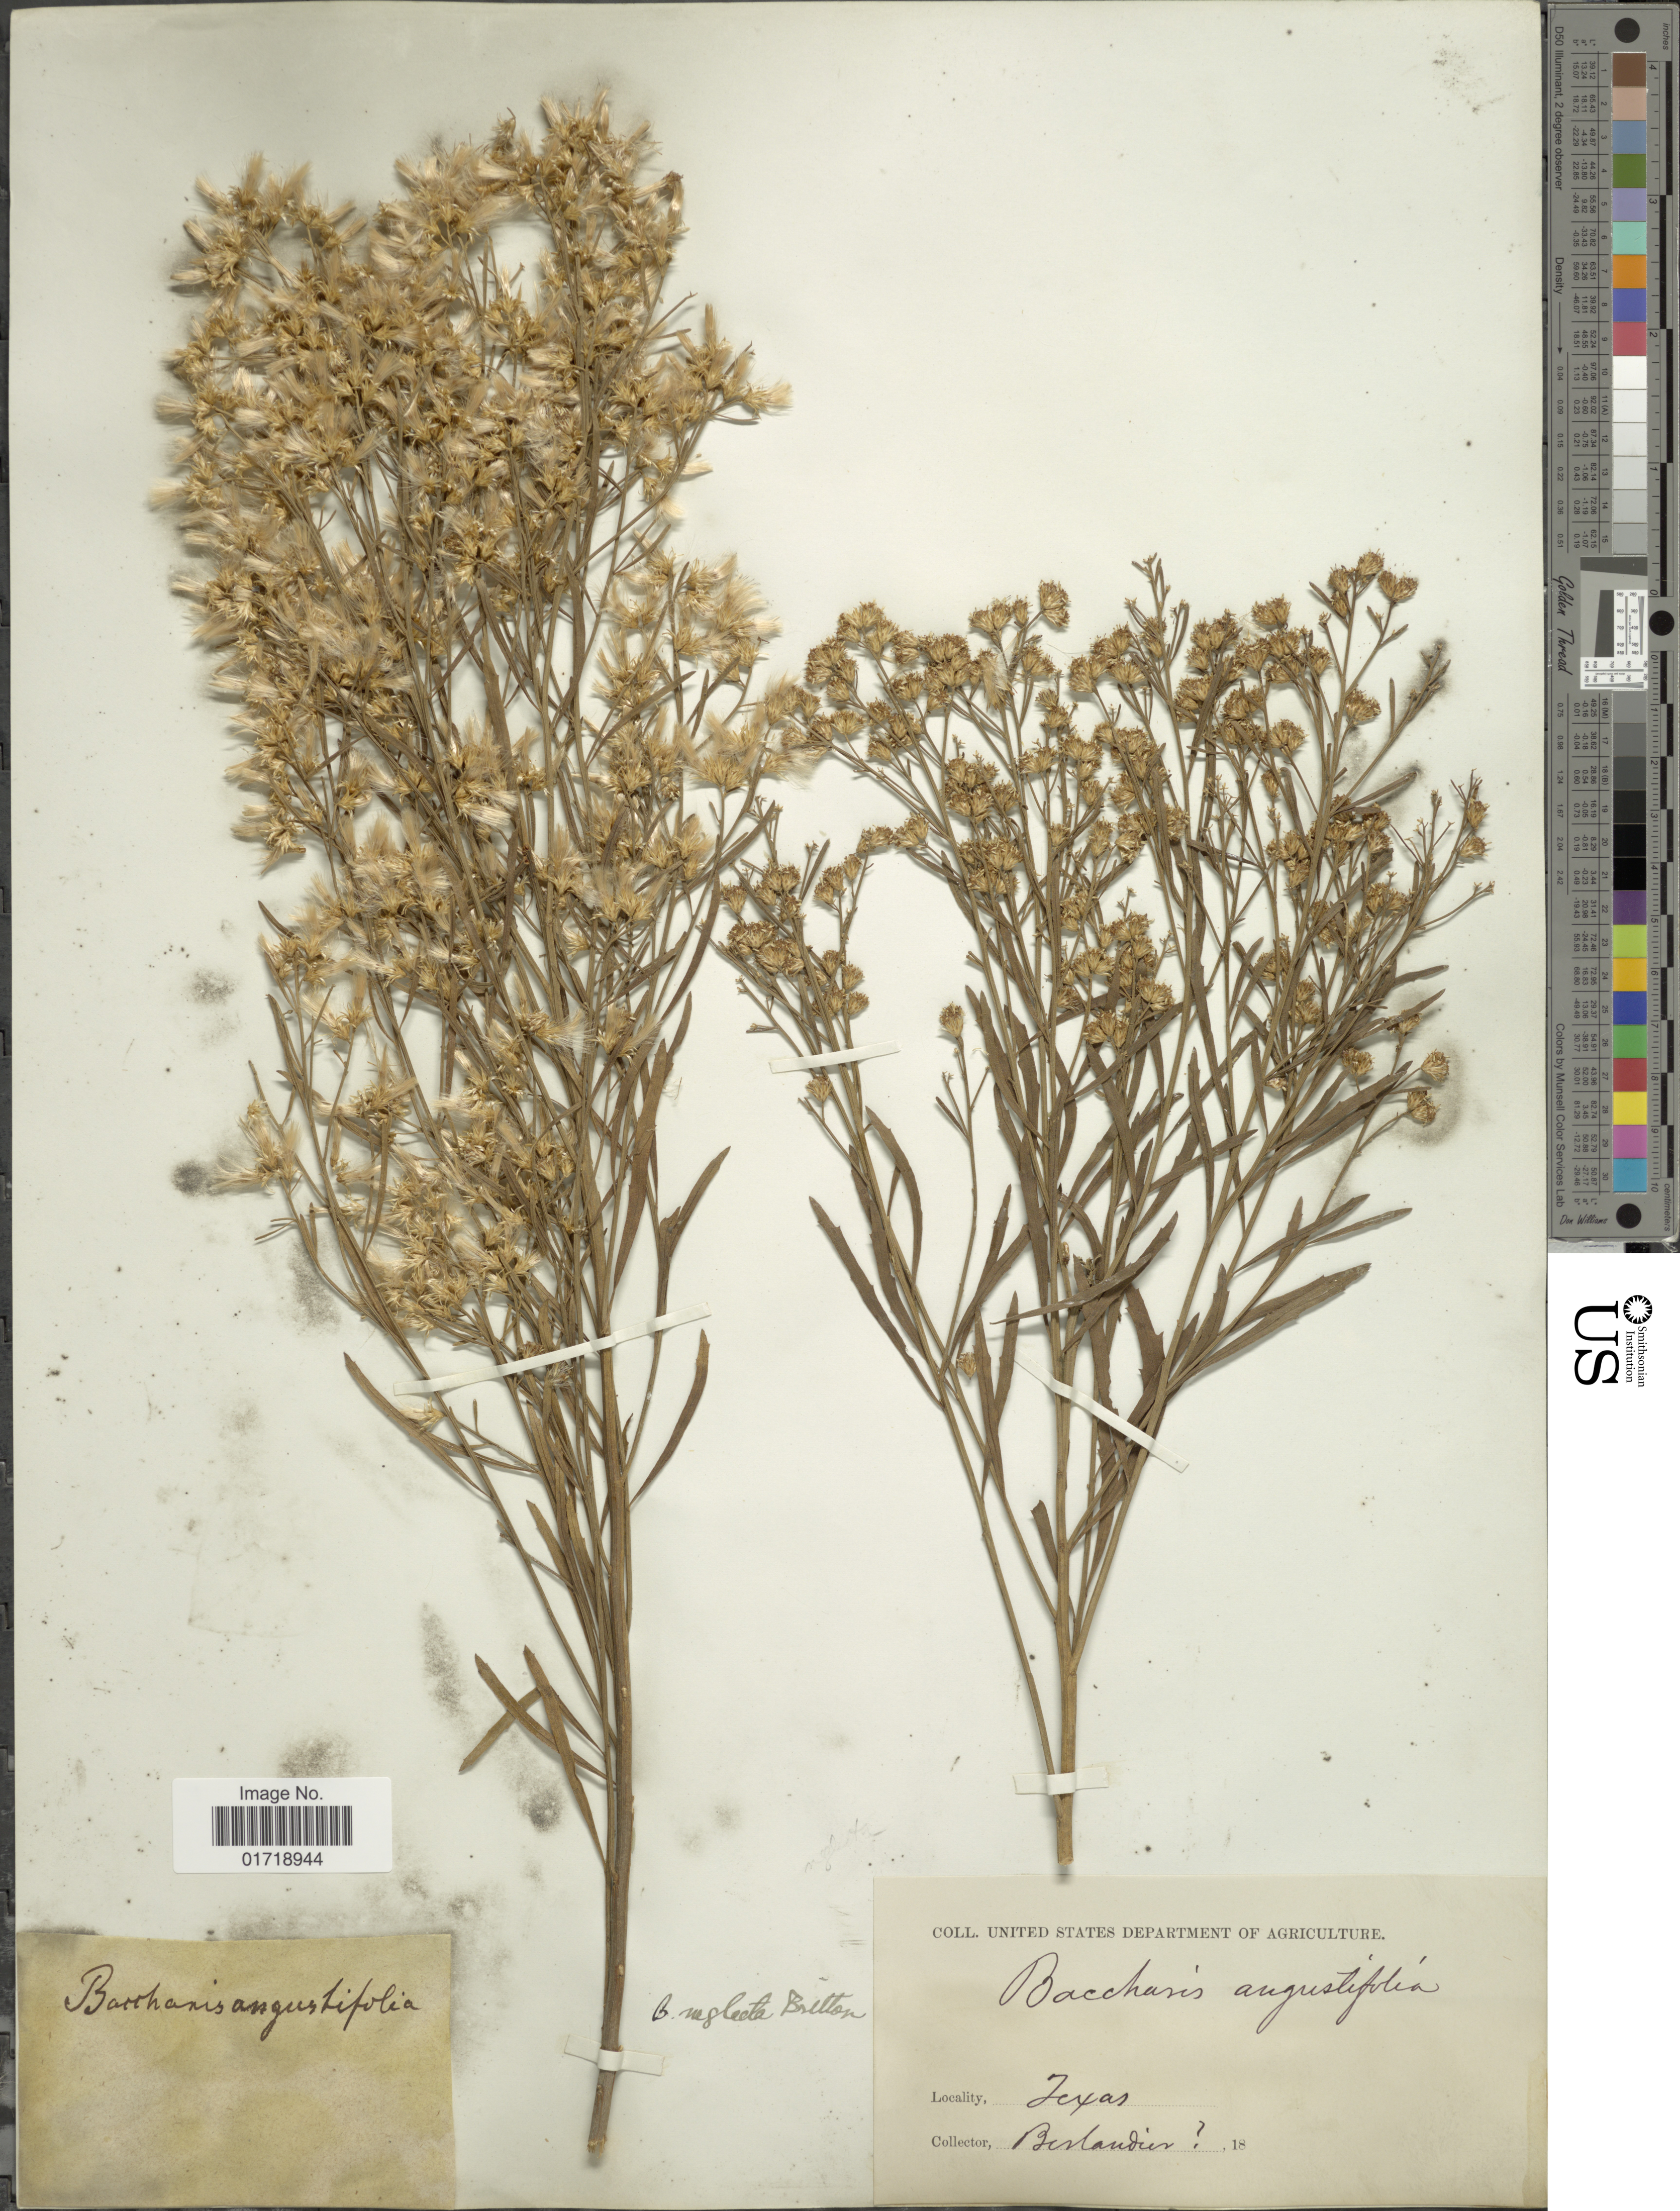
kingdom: Plantae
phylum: Tracheophyta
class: Magnoliopsida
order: Asterales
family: Asteraceae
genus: Baccharis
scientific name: Baccharis neglecta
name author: Britton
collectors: J. L. Berlandier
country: United States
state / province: Texas